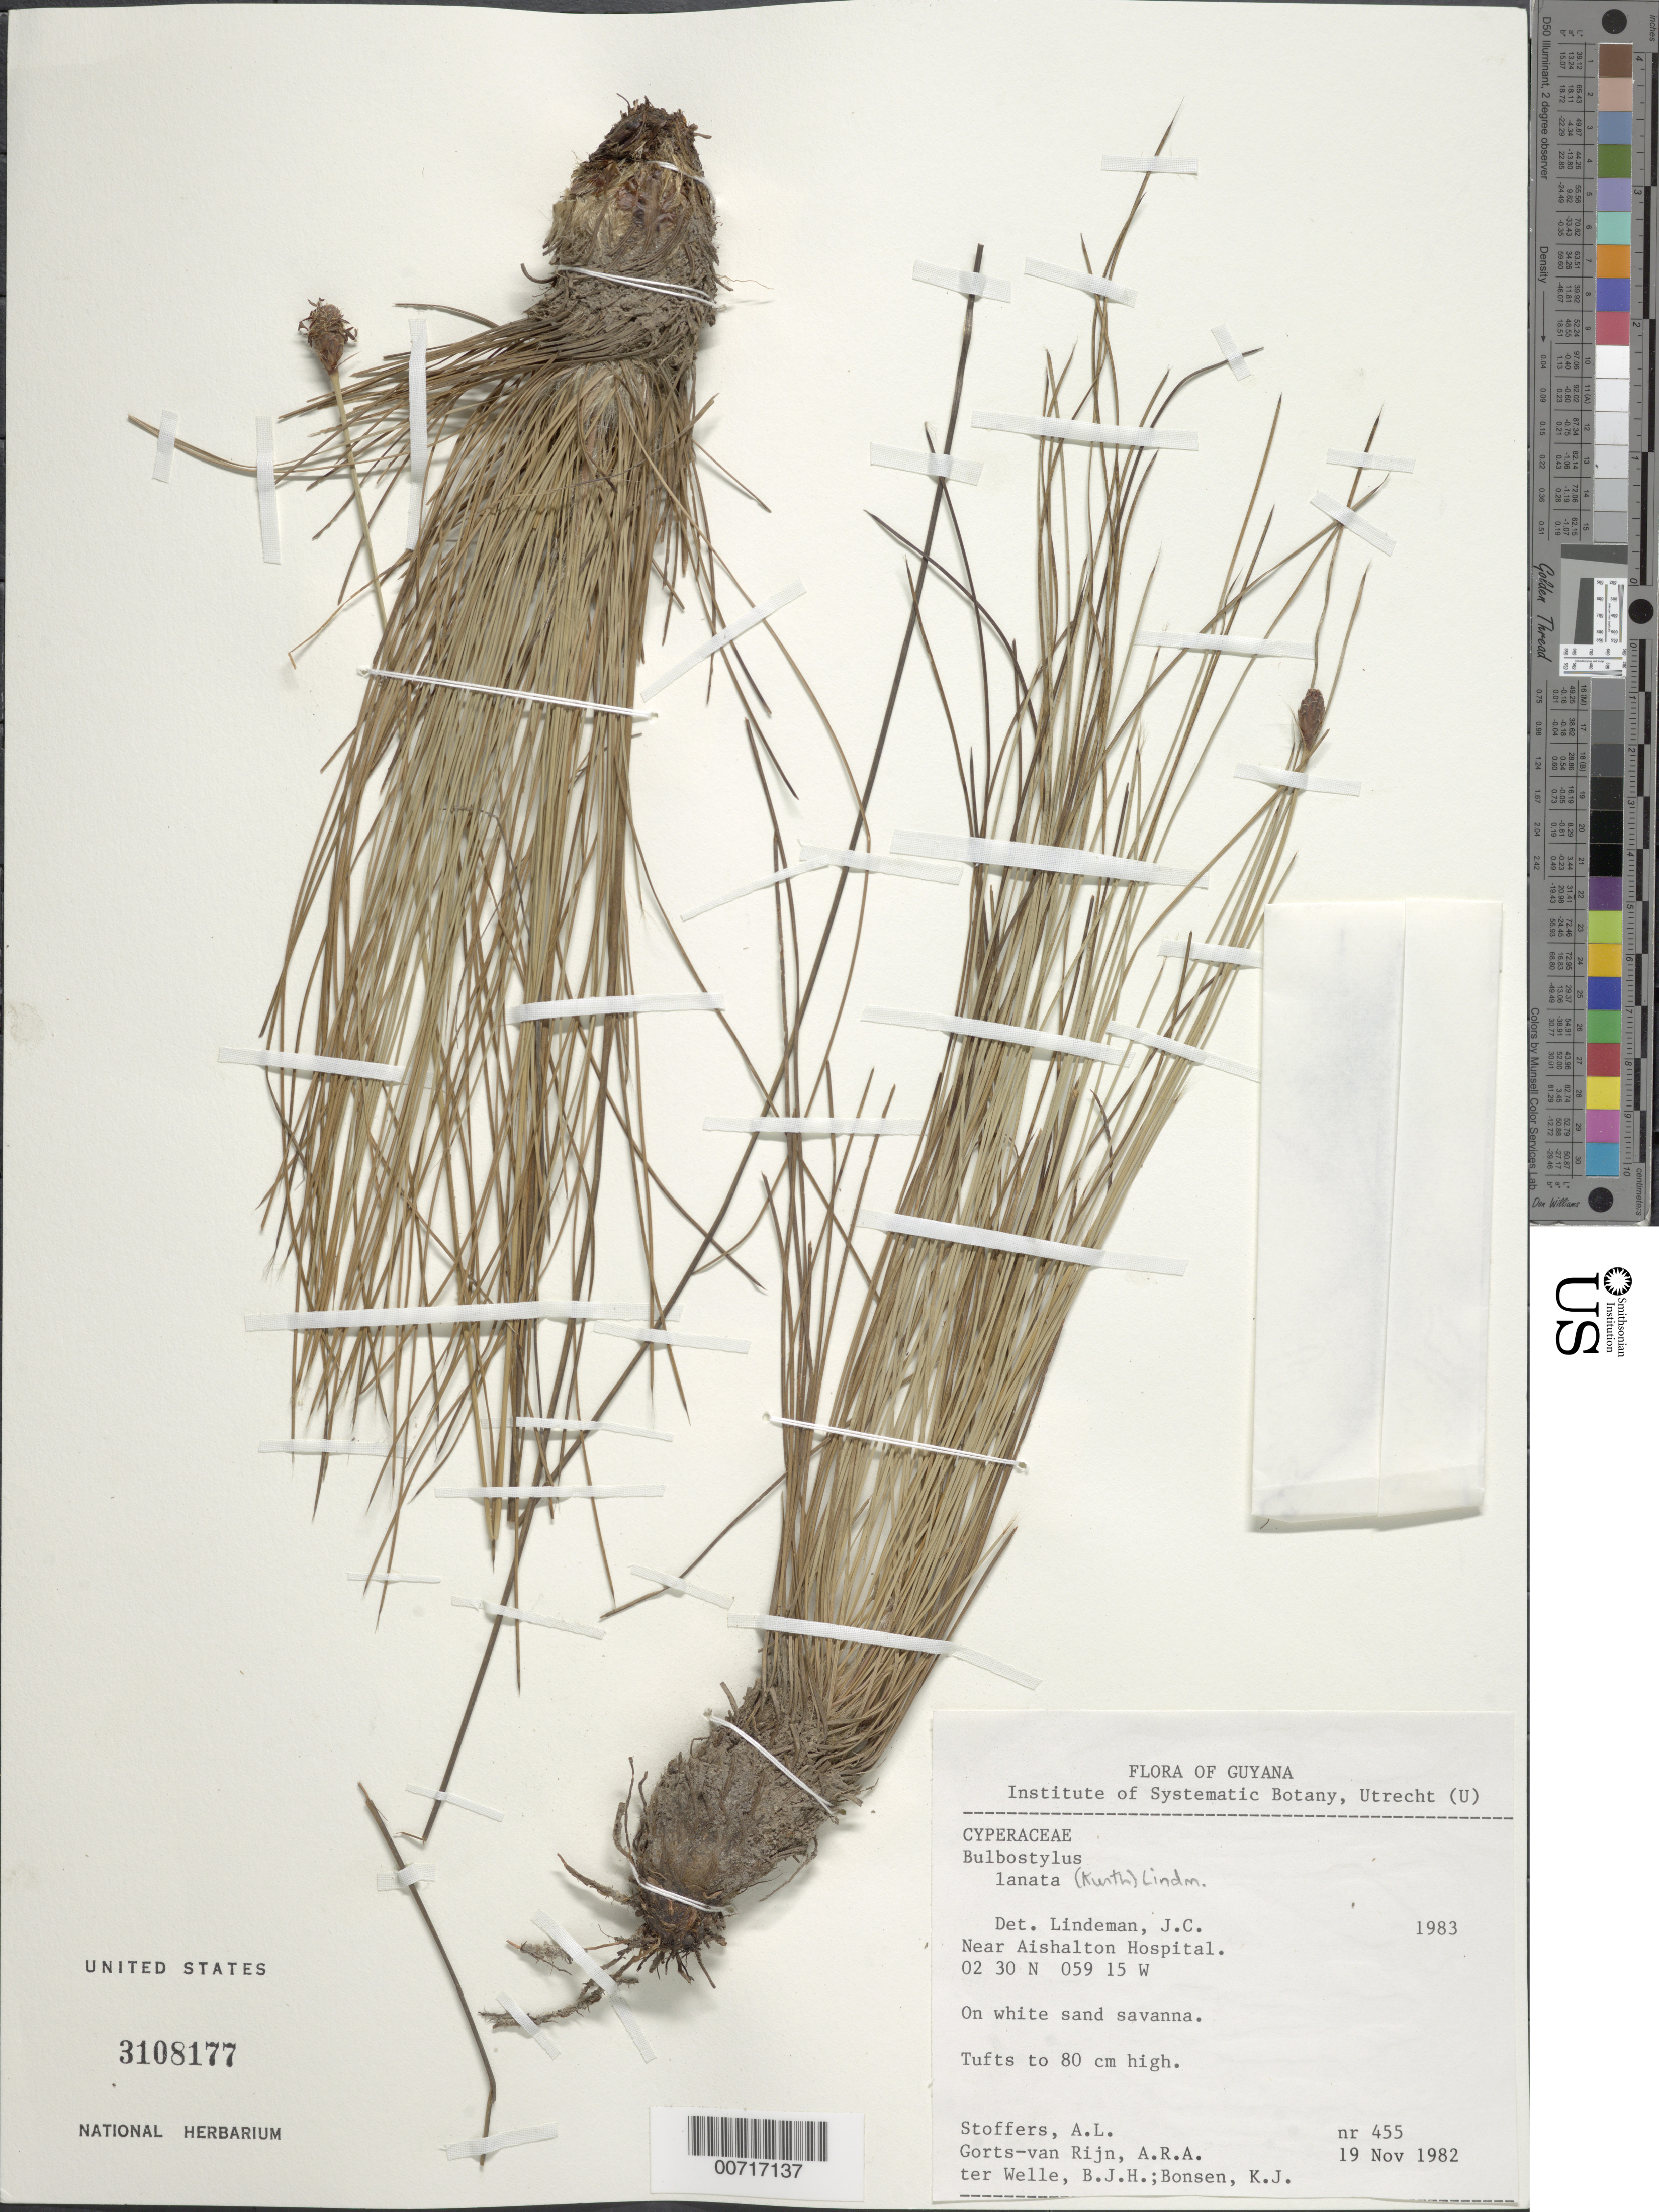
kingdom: Plantae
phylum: Tracheophyta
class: Liliopsida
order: Poales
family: Cyperaceae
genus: Bulbostylis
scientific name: Bulbostylis lanata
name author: (Kunth) Lindm.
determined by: Strong, M. T., (US), Smithsonian Institution - National Museum of Natural History (UNITED STATES)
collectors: A. Stoffers, A. .R. A. Görts-van Rijn, B. Welle & K. Bonsen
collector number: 455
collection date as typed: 19-Nov-82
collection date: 1982-11-19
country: Guyana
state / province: U. Takutu-U. Essequibo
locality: Aishalton Hospital, vic.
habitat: White sand savanna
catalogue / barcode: US 3108177